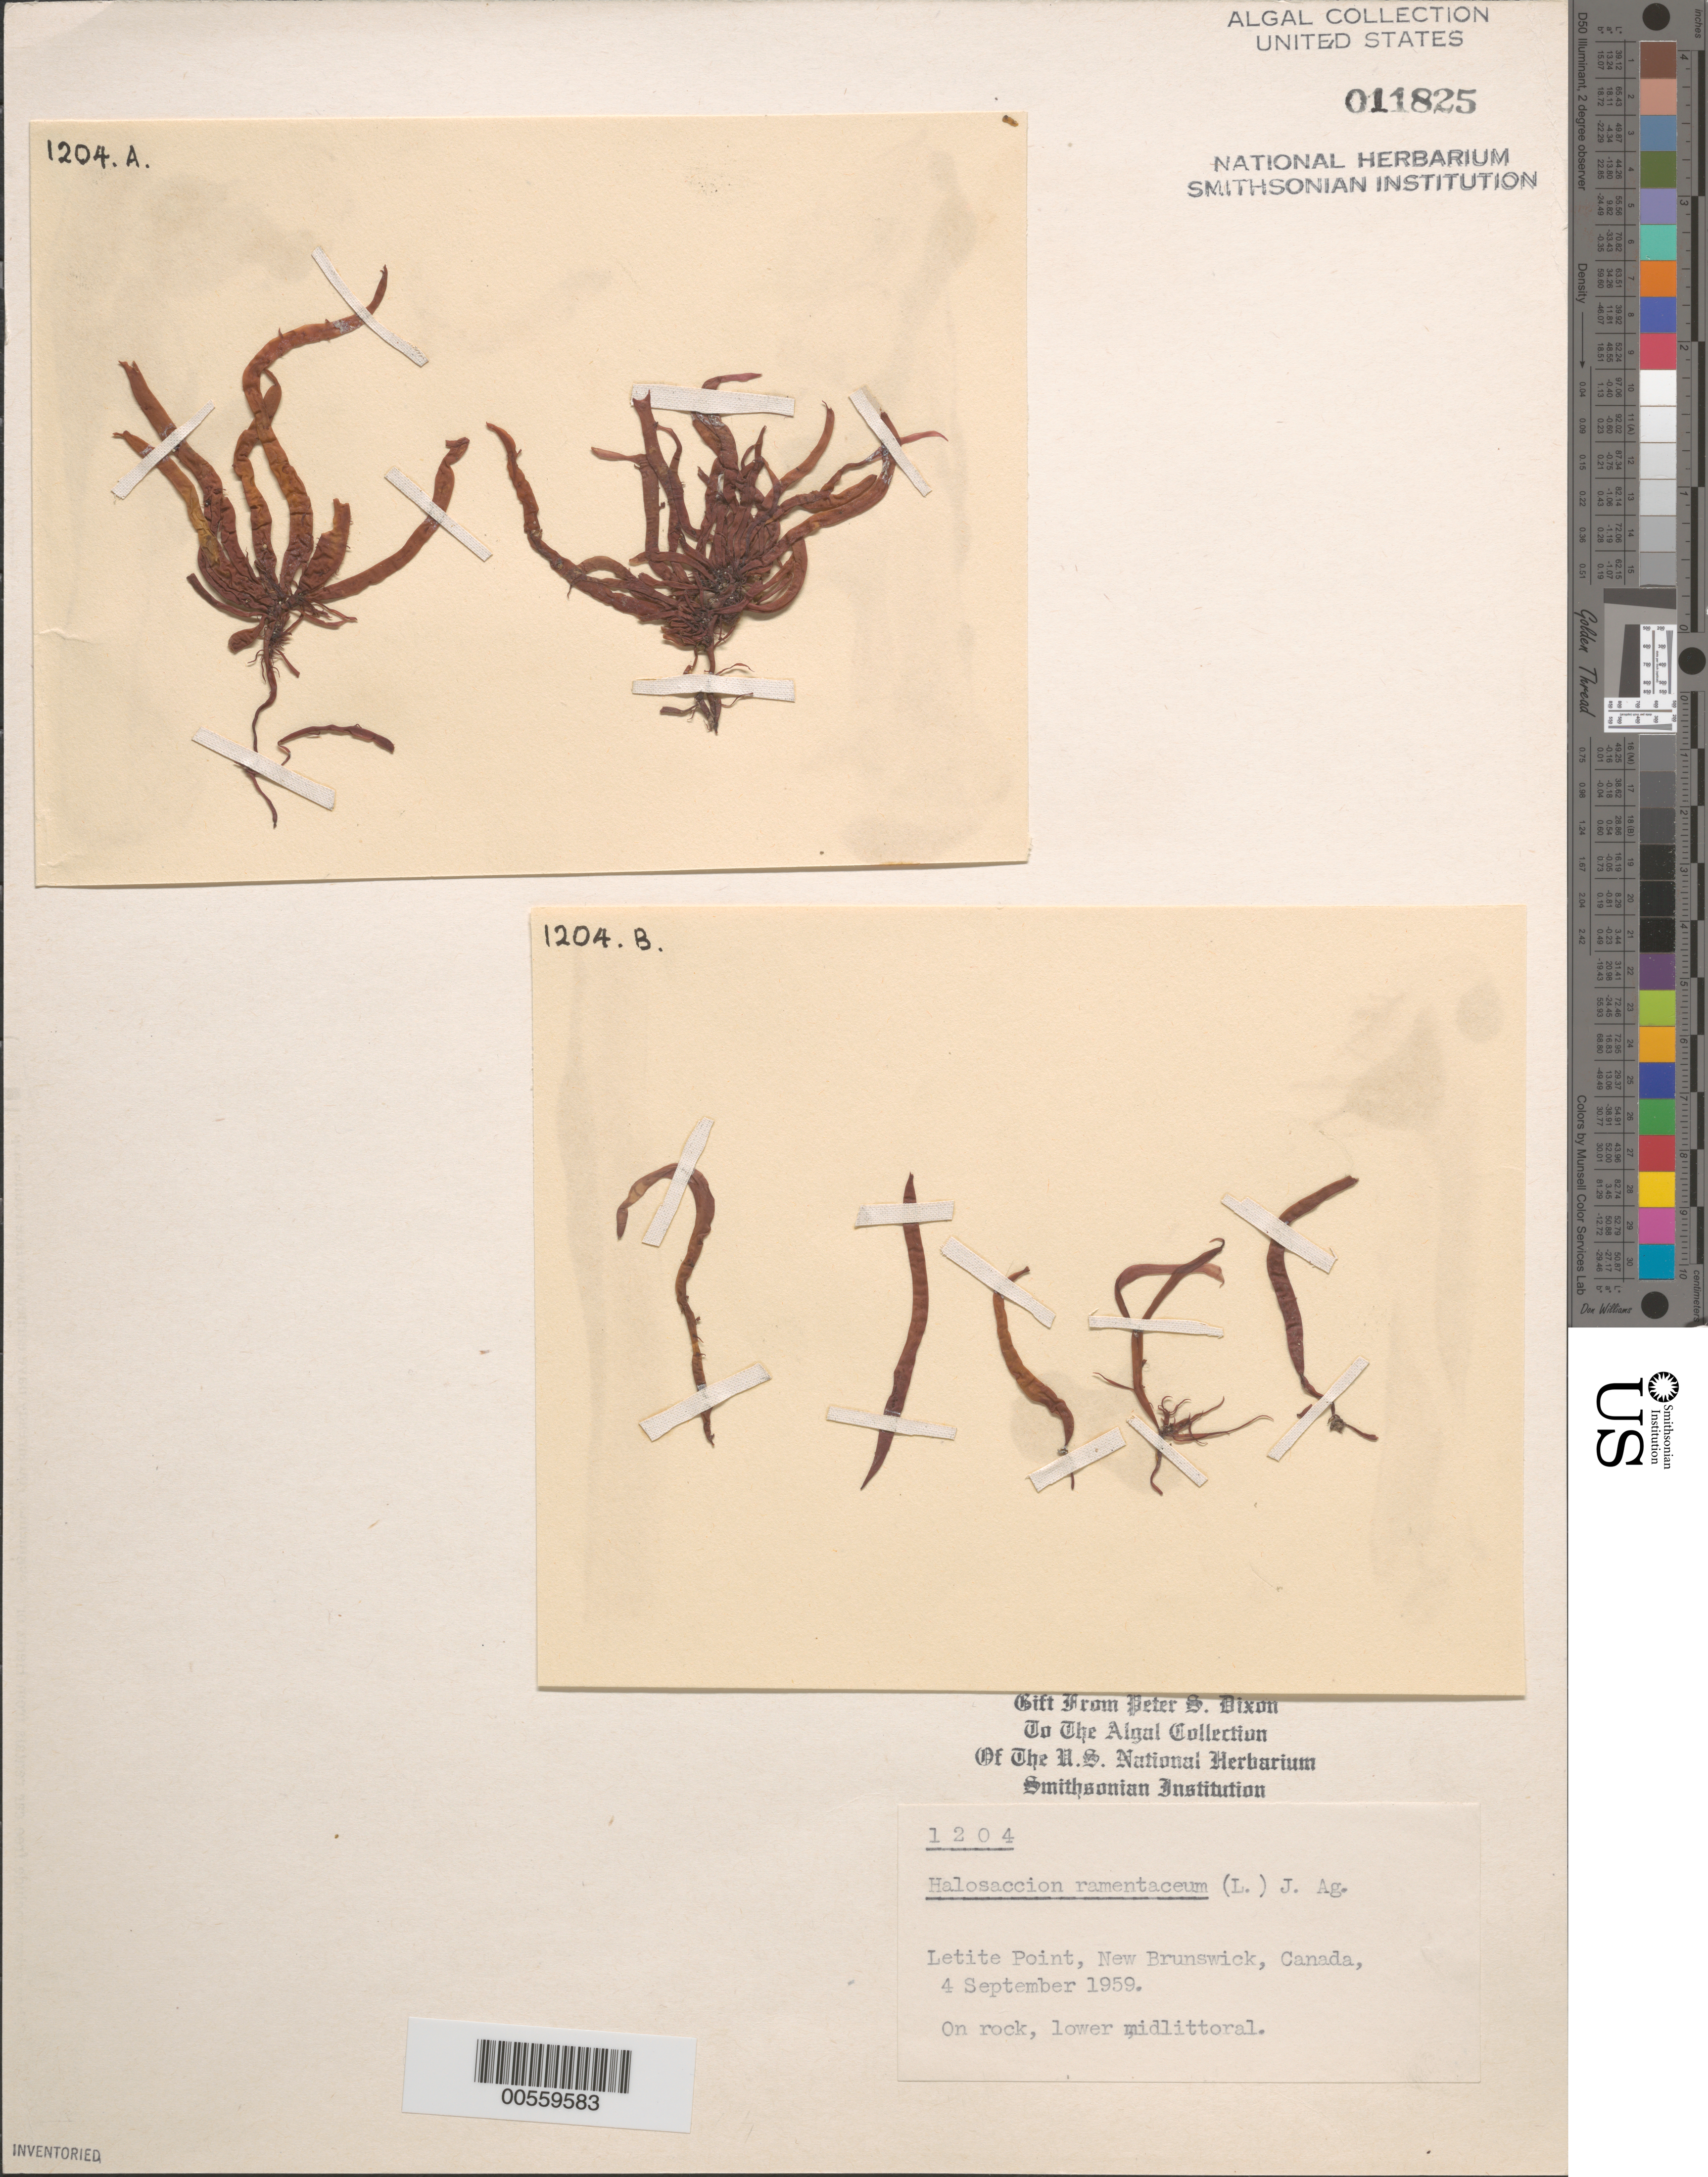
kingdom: Plantae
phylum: Rhodophyta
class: Florideophyceae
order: Palmariales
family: Palmariaceae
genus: Devaleraea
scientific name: Devaleraea ramentacea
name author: (L.) Guiry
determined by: Algae name updating Project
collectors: P. S. Dixon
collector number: PSD 1204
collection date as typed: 04 Sep 1959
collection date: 1959-09-04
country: Canada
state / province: New Brunswick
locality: Letite point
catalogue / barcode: US 11825